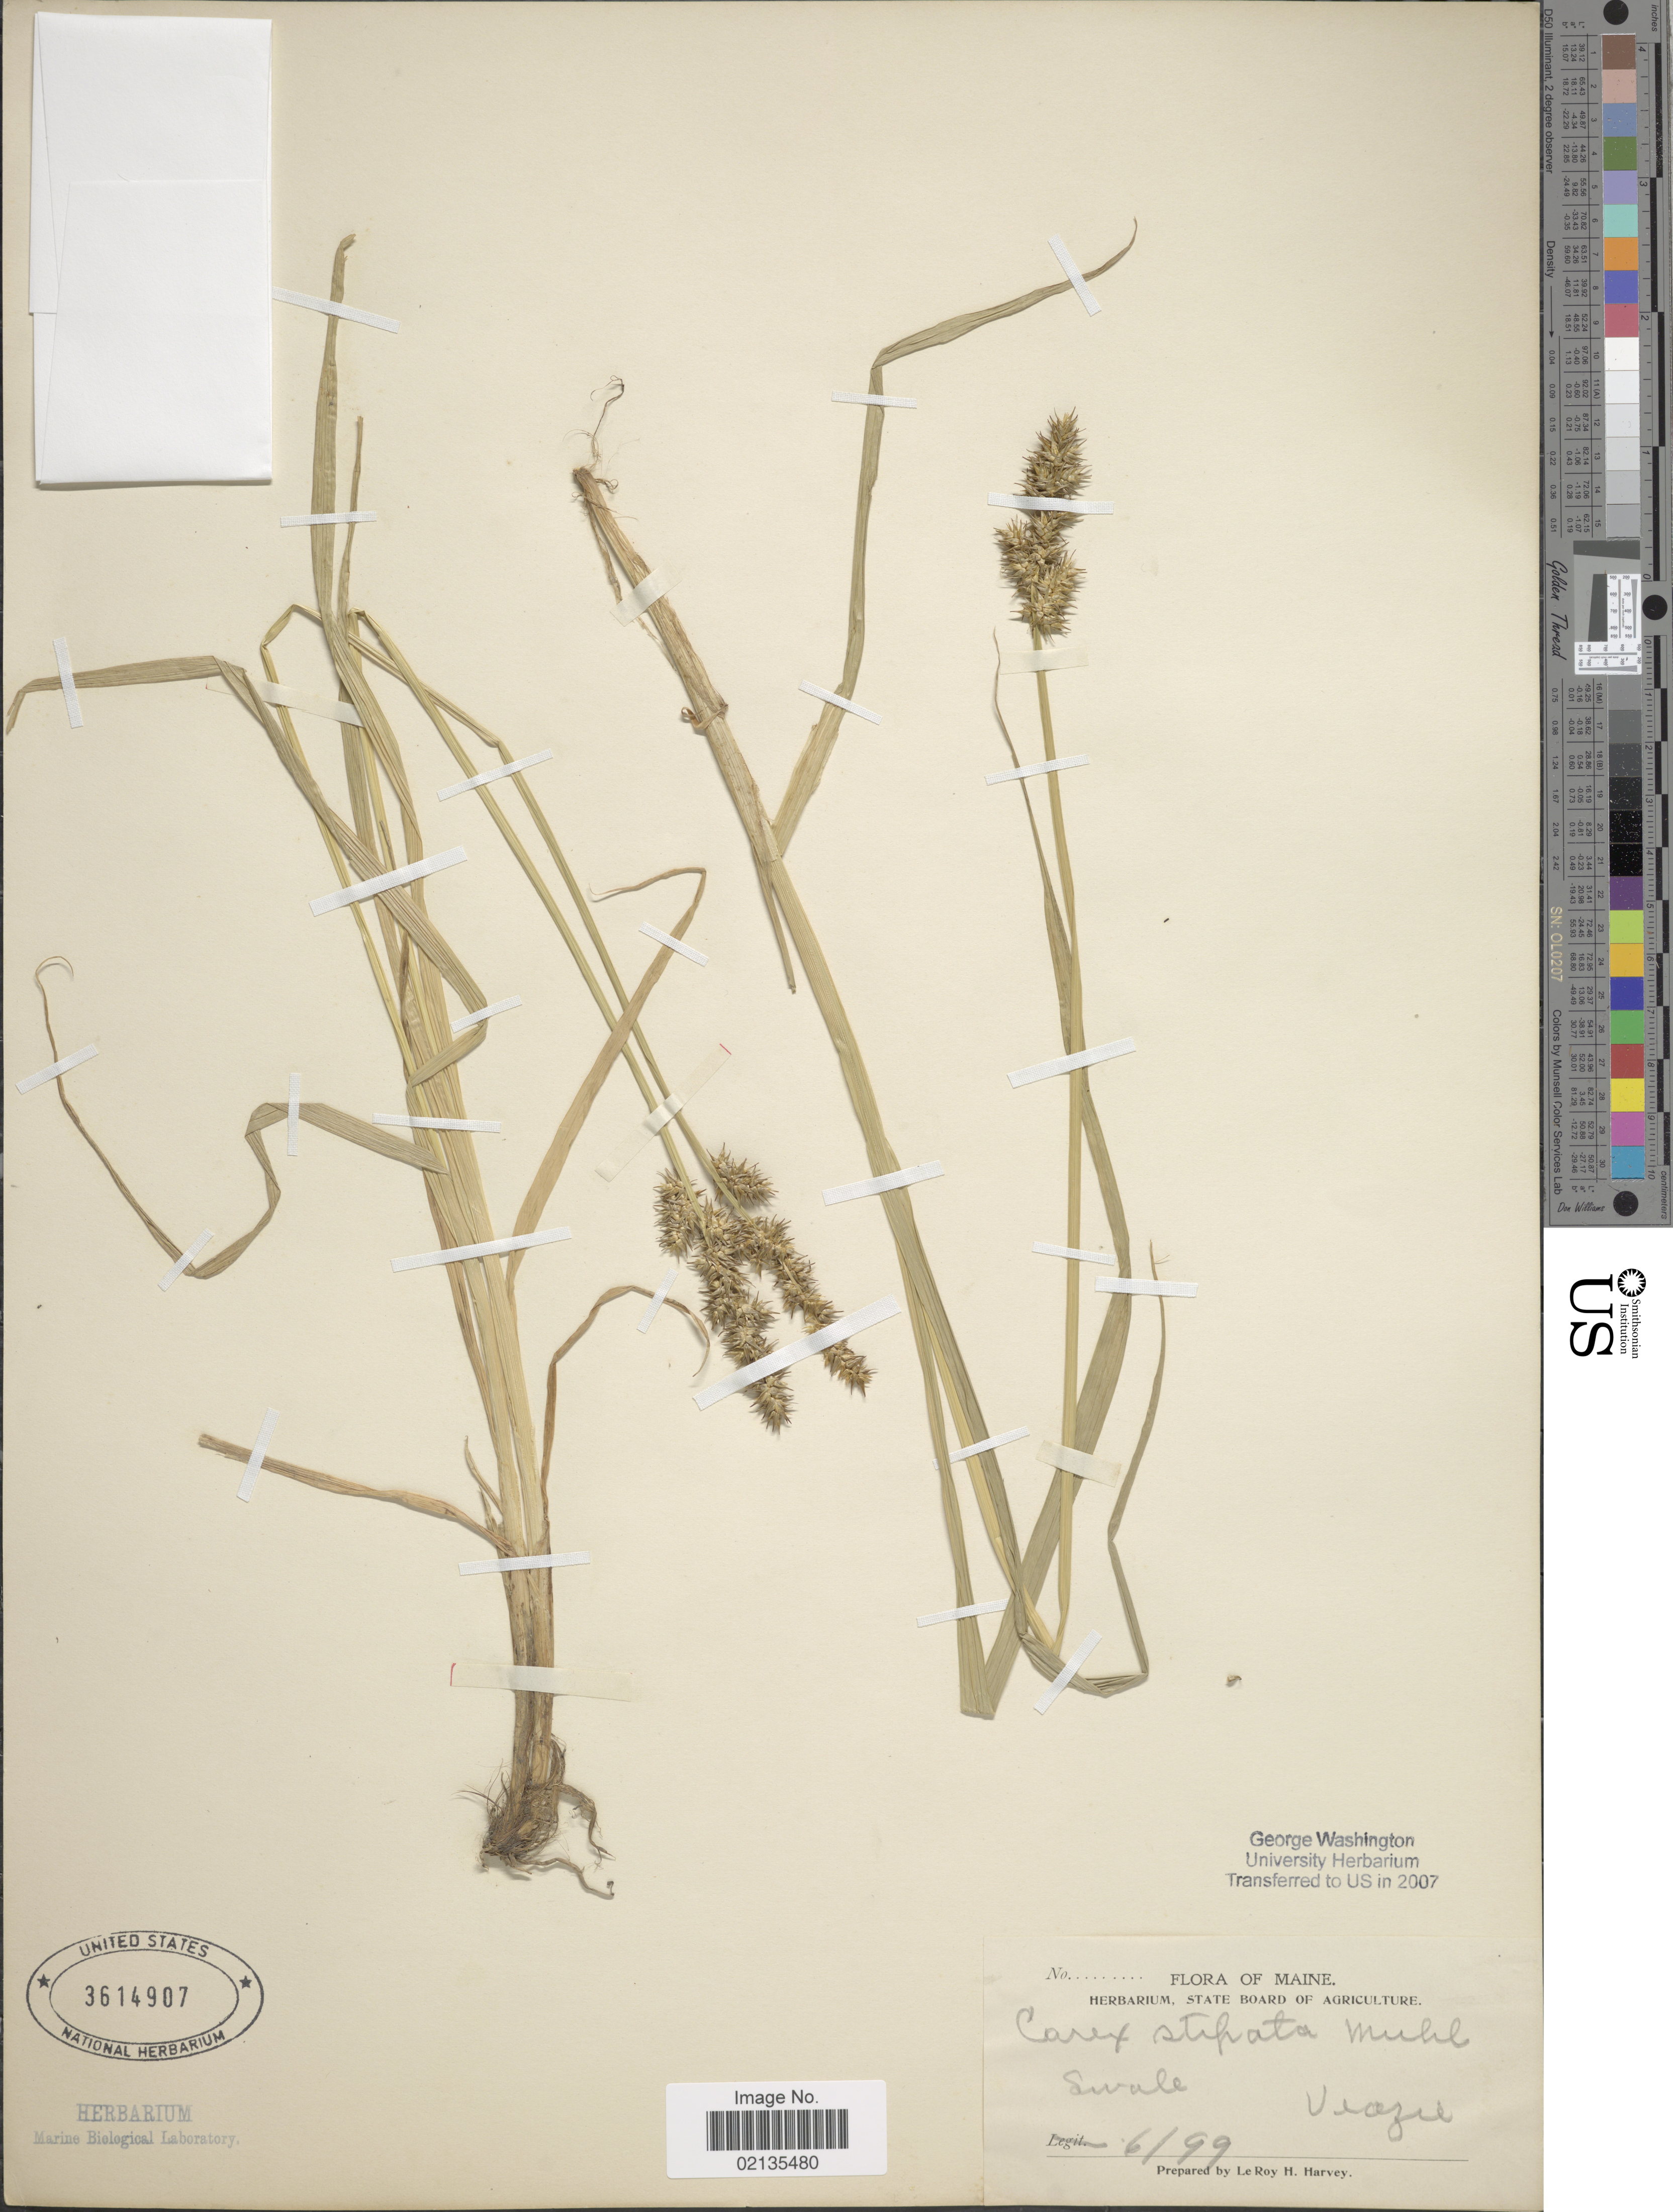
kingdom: Plantae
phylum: Tracheophyta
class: Liliopsida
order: Poales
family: Cyperaceae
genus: Carex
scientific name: Carex stipata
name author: Muhl. ex Willd.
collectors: L. H. Harvey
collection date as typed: Transcribed d/m/y: /6/99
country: United States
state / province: Maine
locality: Veazie, Swale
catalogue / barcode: US 3614907